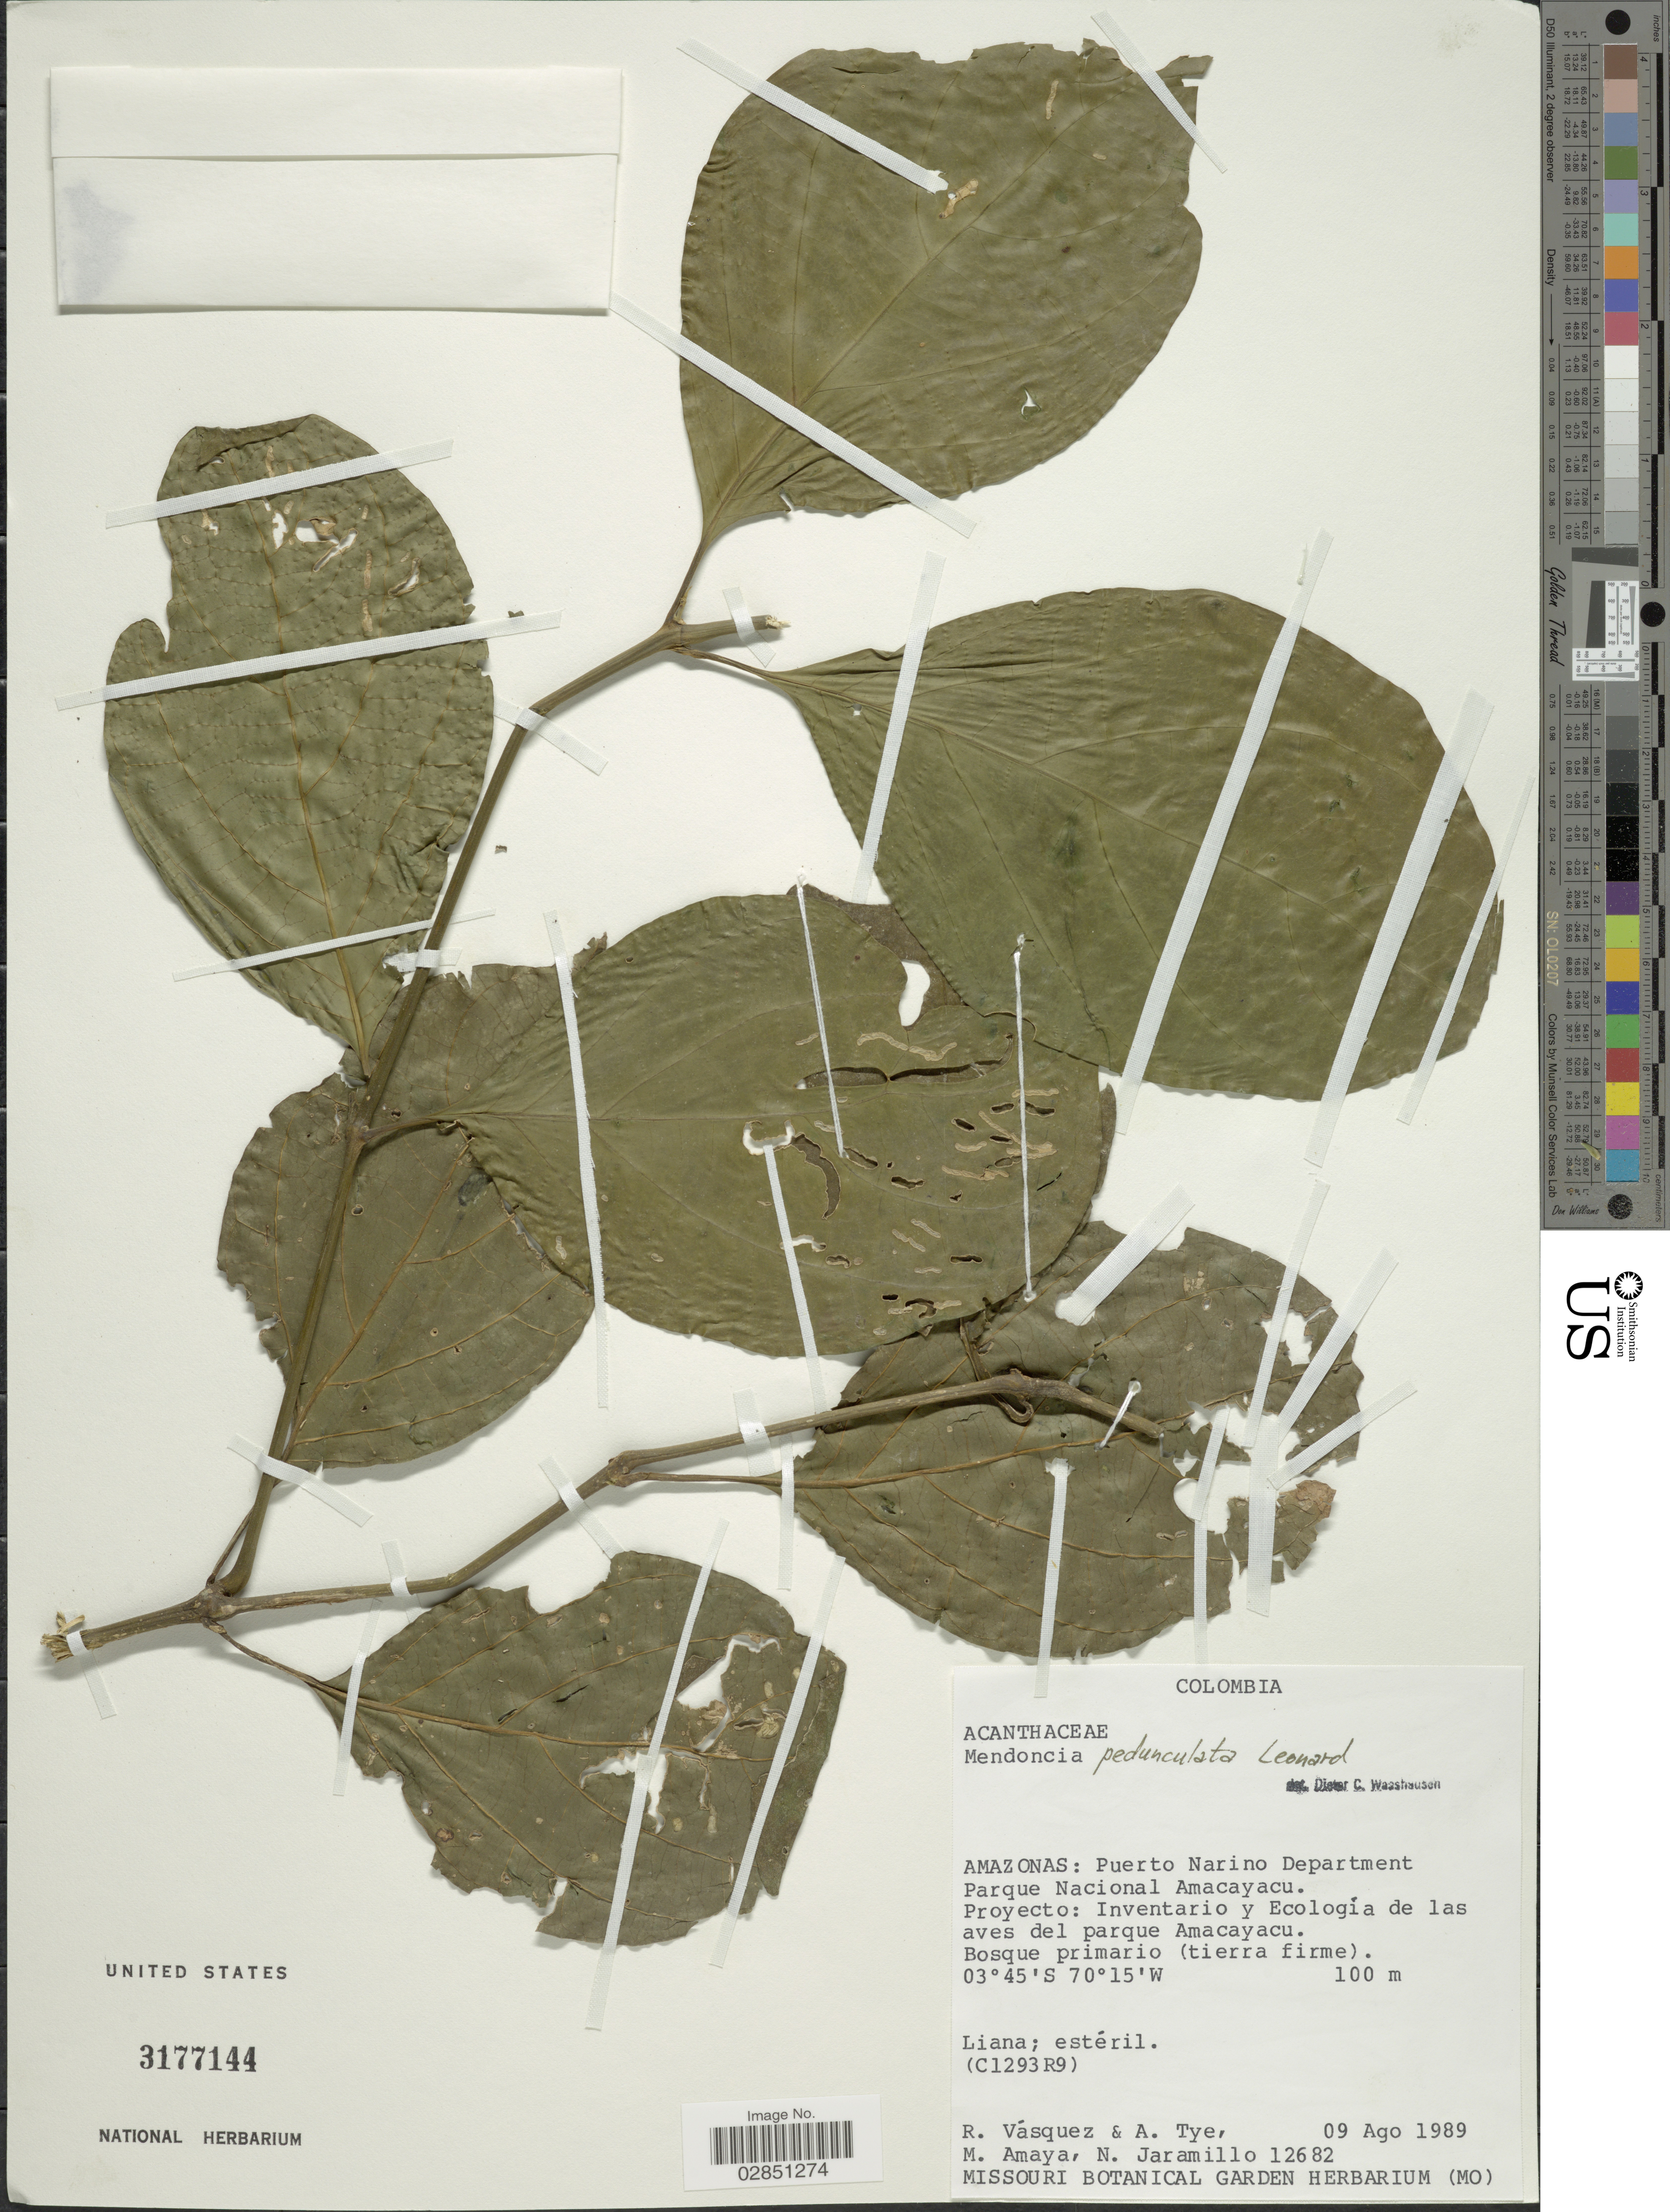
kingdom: Plantae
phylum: Tracheophyta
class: Magnoliopsida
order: Lamiales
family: Acanthaceae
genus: Mendoncia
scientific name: Mendoncia pedunculata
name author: Leonard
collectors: R. Vásquez, A. Tye, M. Amaya & N. Jaramillo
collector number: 12682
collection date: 1989-08-09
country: Colombia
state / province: Amazônas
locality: Puerto Narino Department. Parque Nacional Amacayacu. Proyecto: Inventario y Ecología de las aves del parque Amacayacu.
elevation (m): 100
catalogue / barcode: US 3177144